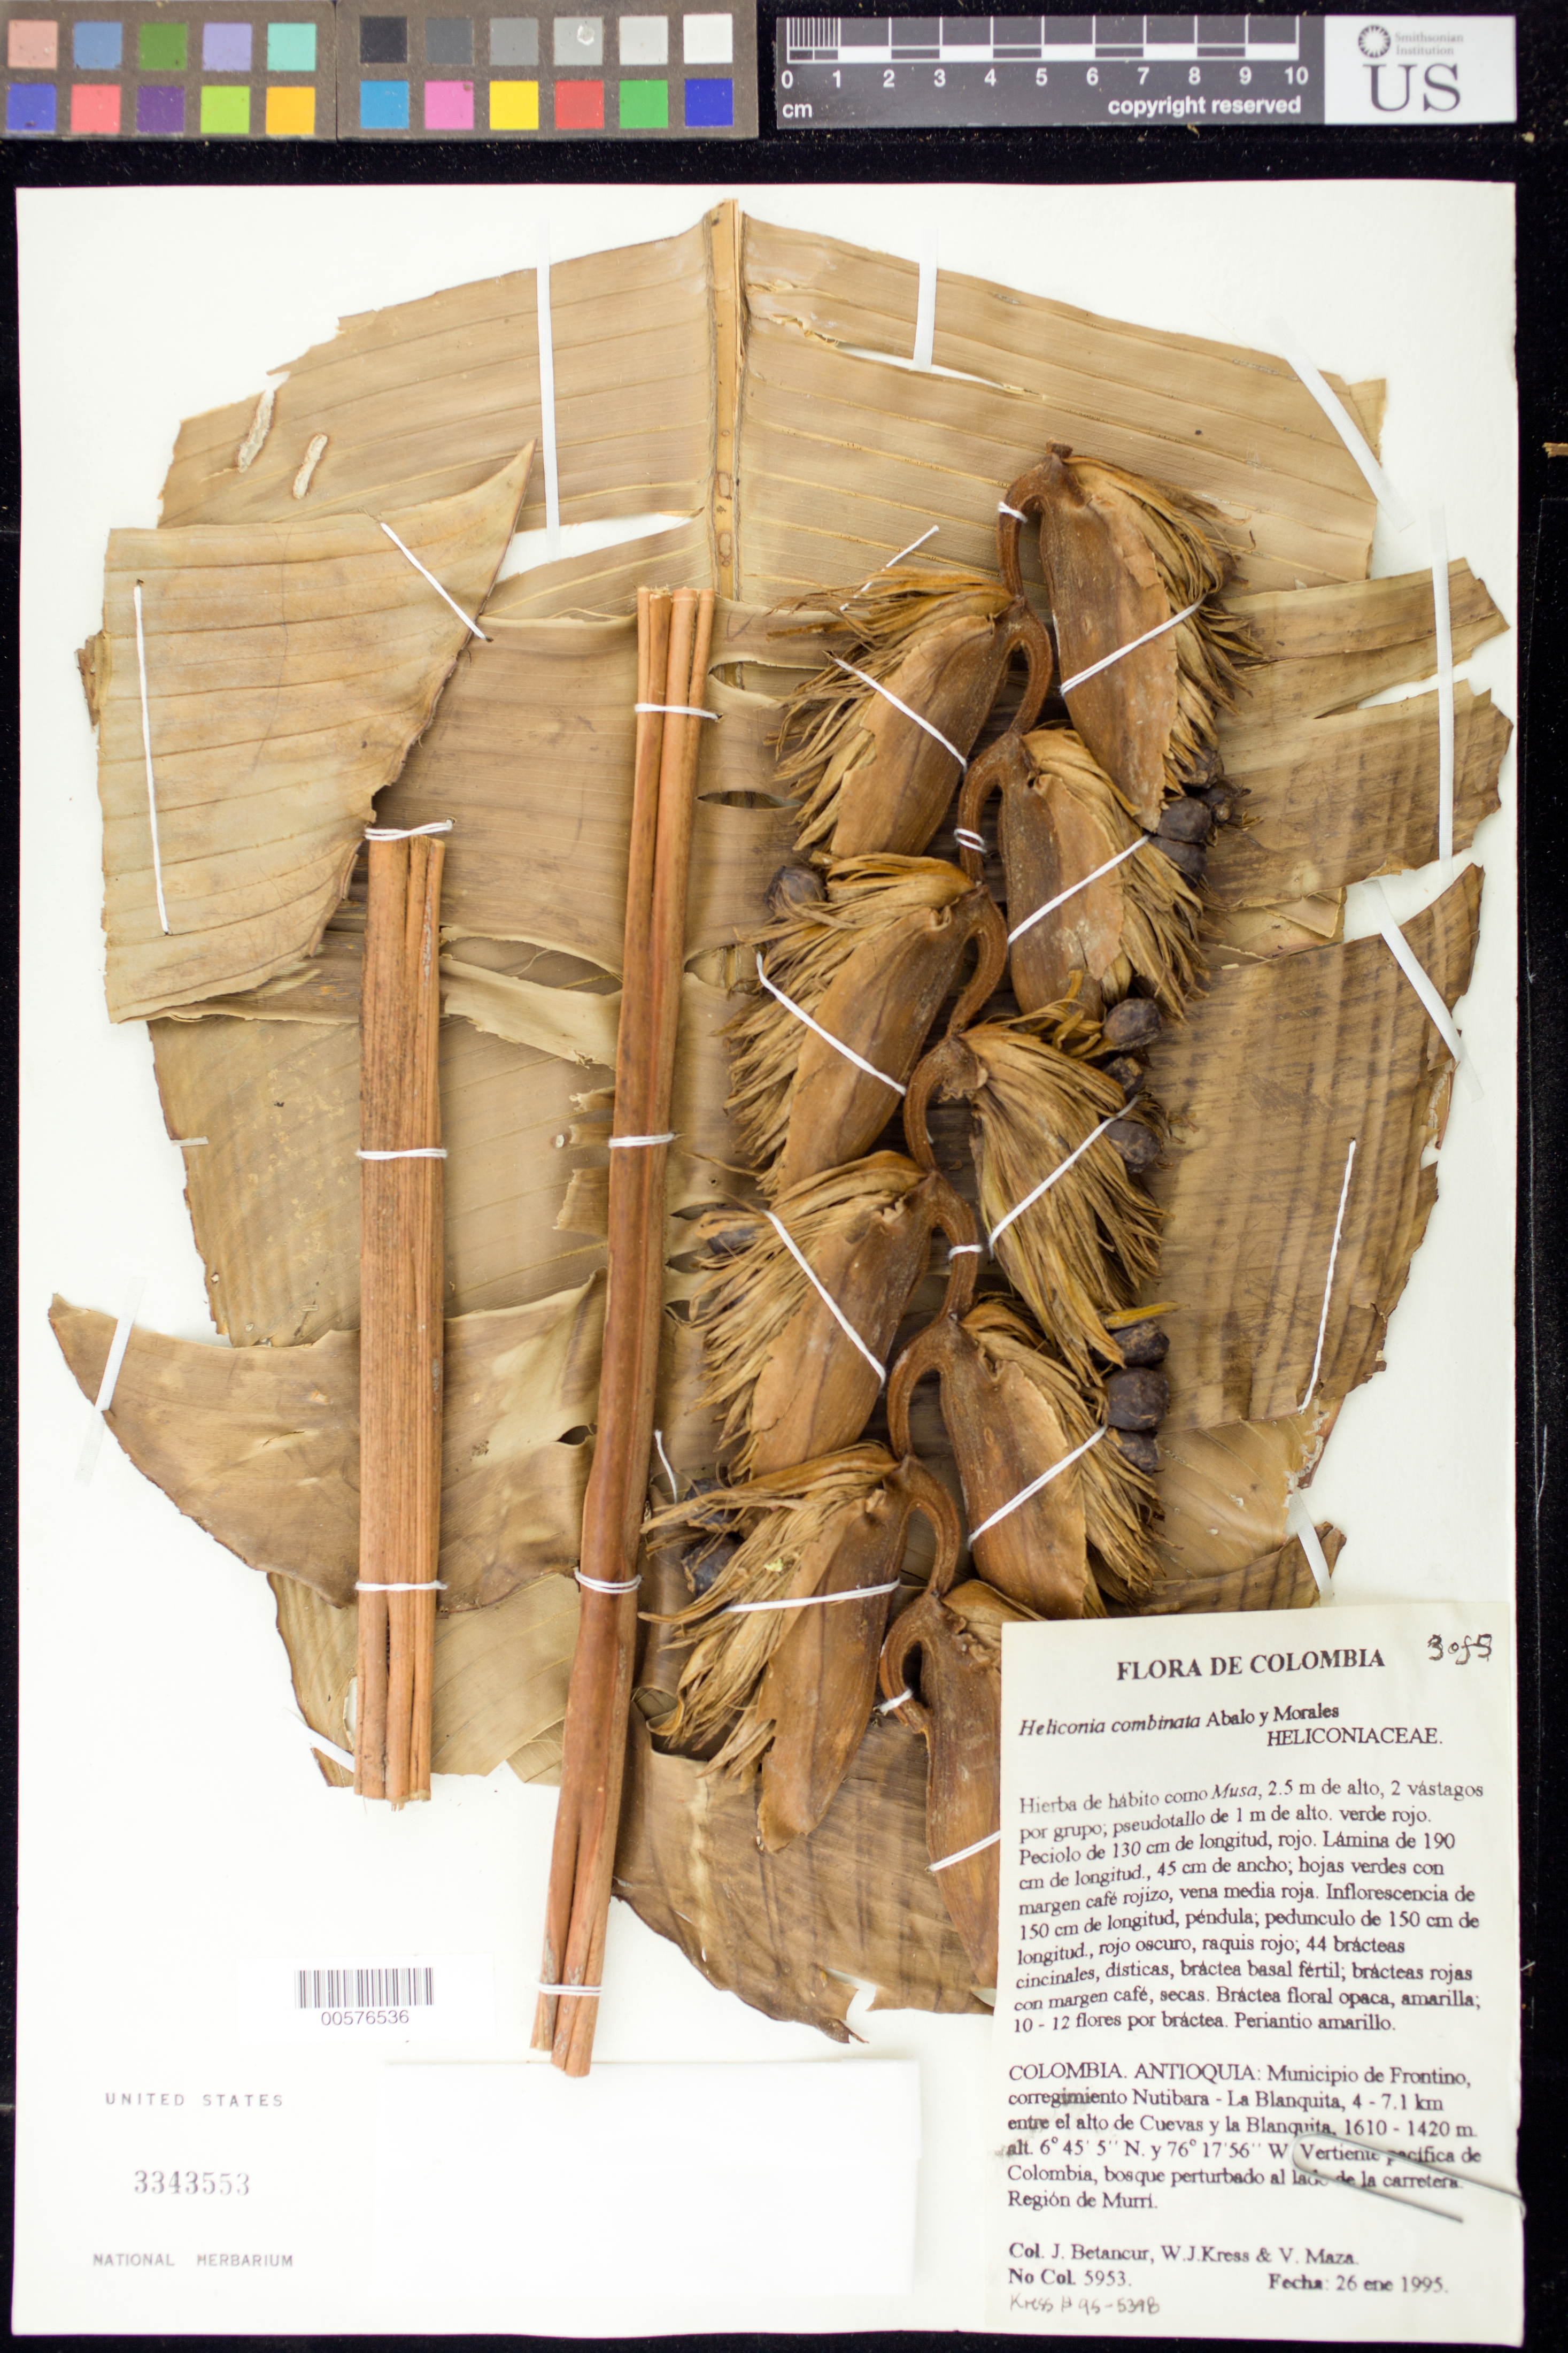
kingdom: Plantae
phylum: Tracheophyta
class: Liliopsida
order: Zingiberales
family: Heliconiaceae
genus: Heliconia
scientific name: Heliconia combinata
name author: Abalo & G. Morales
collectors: J. C. Betancur, W. J. Kress & V. Maza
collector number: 5953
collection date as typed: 26 Jan 1995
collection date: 1995-01-26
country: Colombia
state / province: Antioquia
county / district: Frontino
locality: Road between Nutibara and La Blanquita, 17 km from Nutibara.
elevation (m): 1615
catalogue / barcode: US 3343553